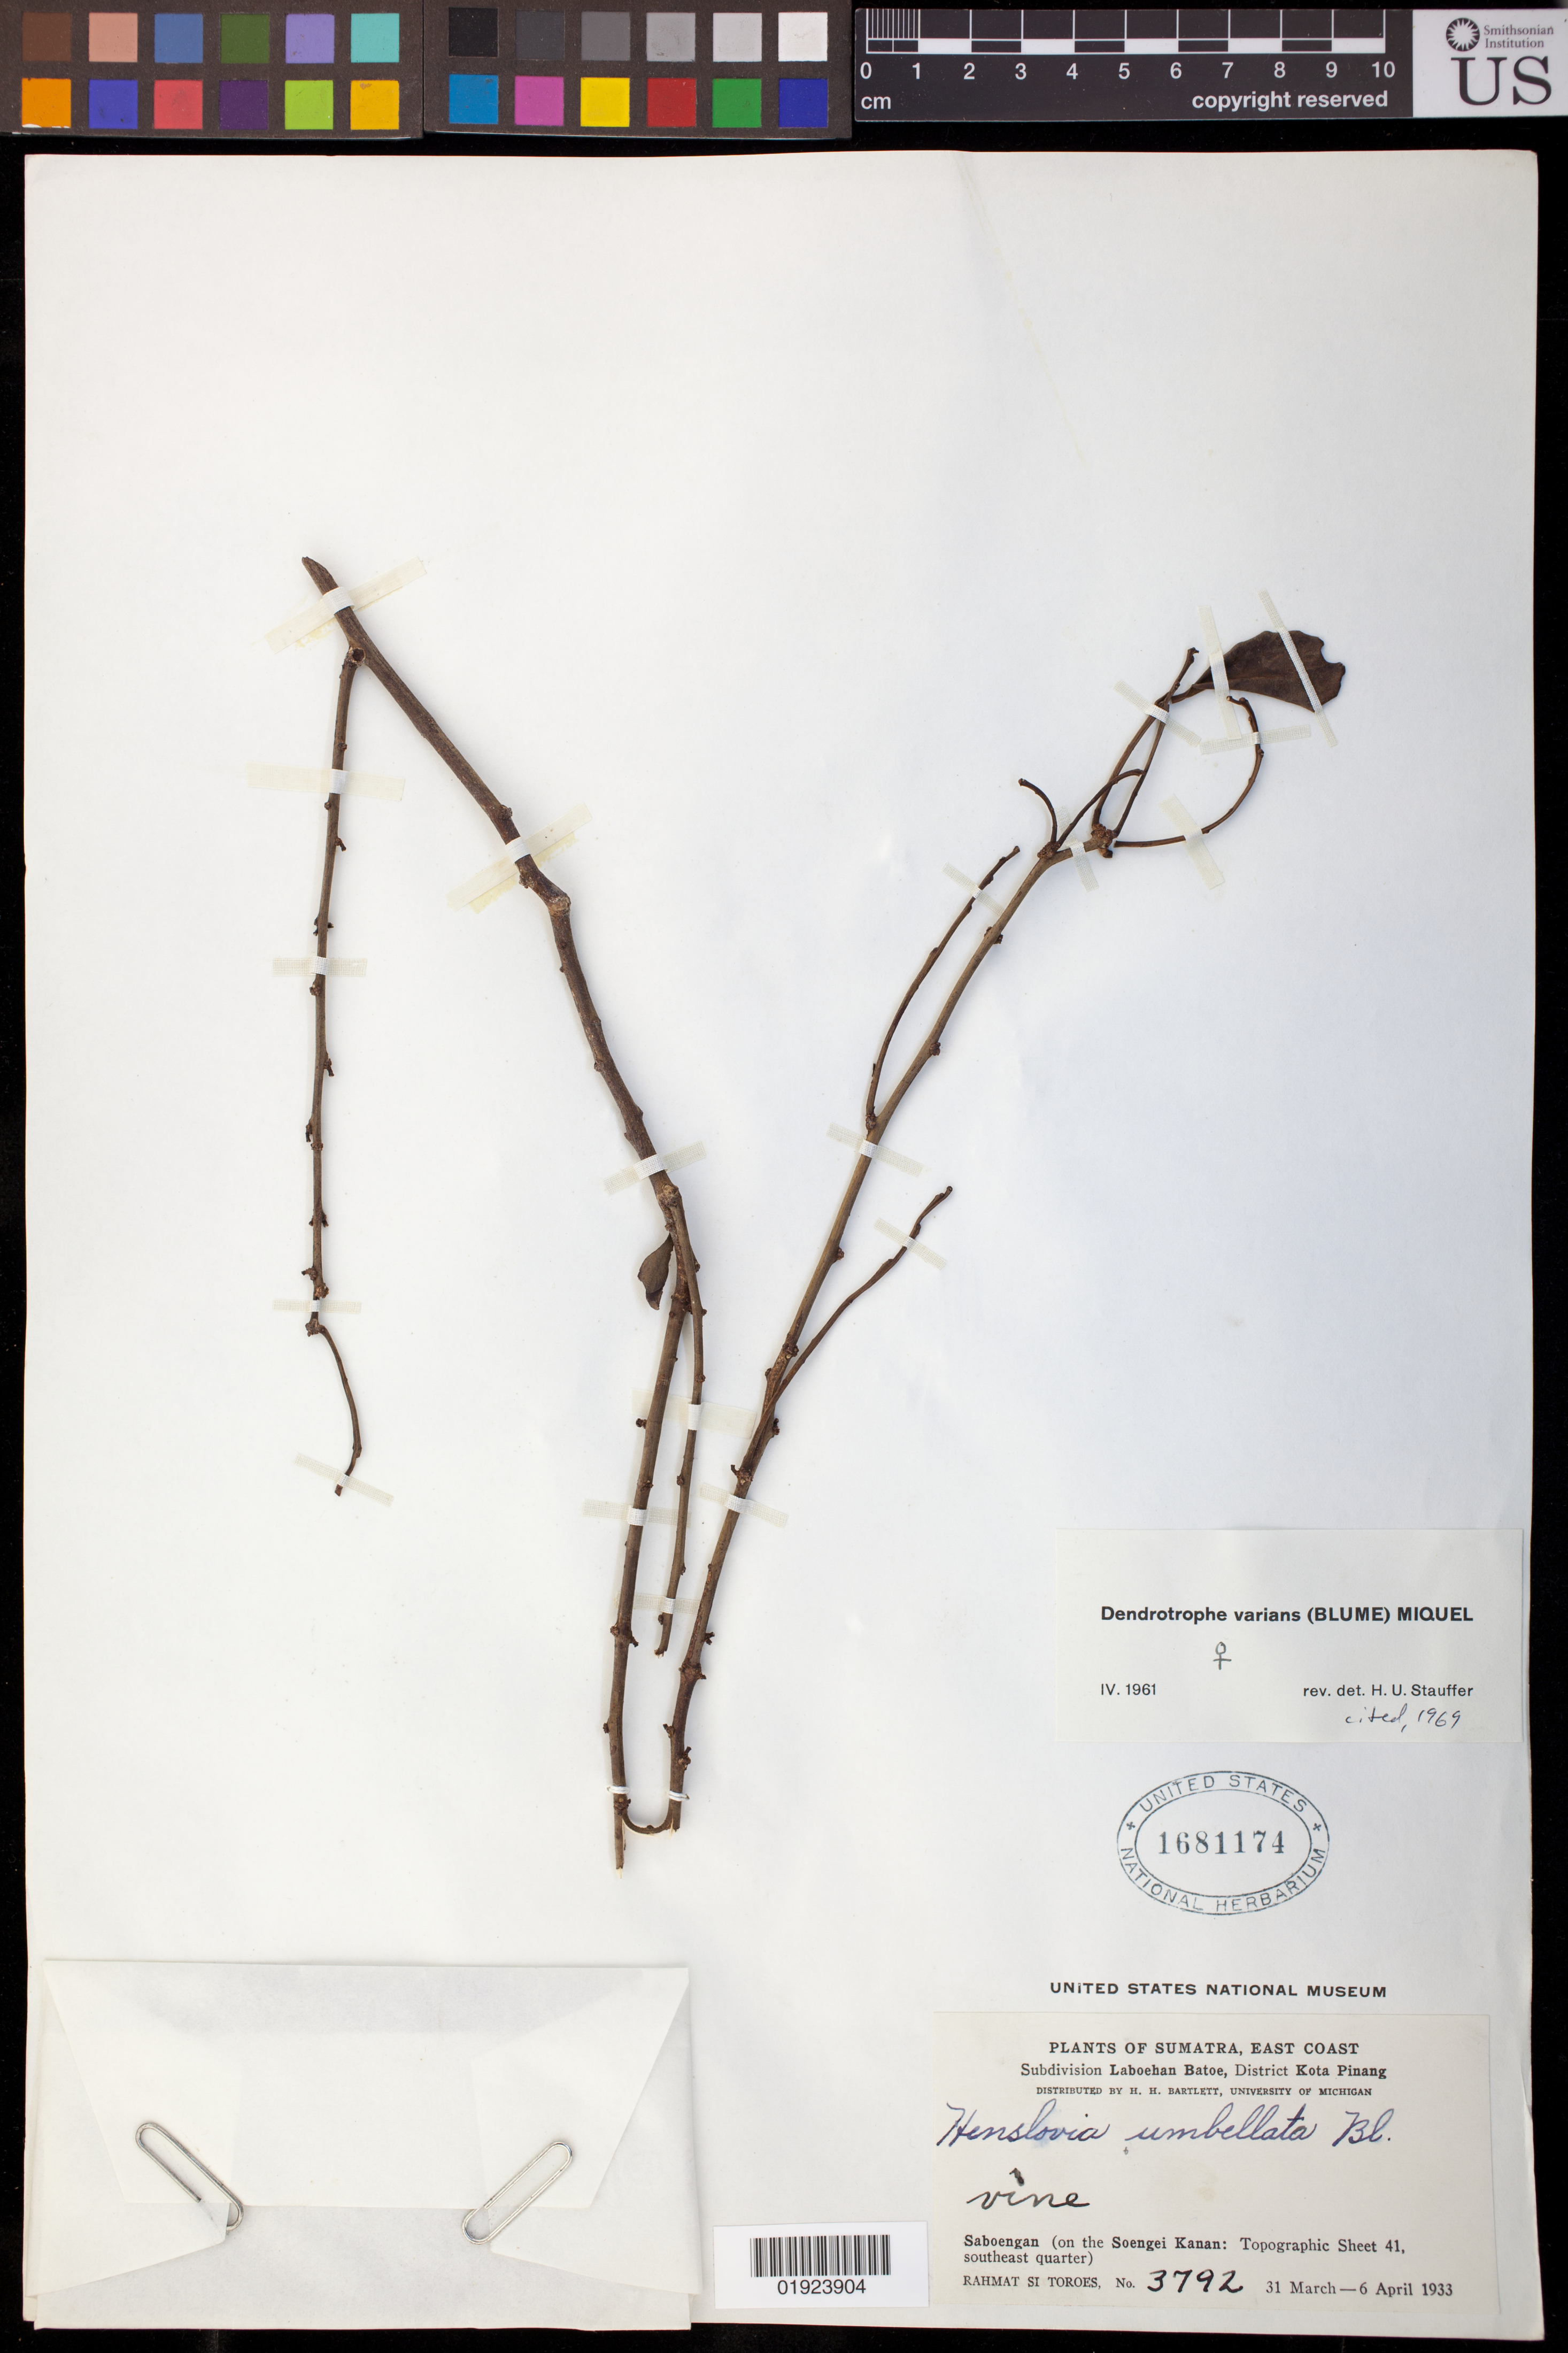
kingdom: Plantae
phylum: Tracheophyta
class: Magnoliopsida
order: Santalales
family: Amphorogynaceae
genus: Dendrotrophe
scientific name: Dendrotrophe varians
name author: (Blume) Miq.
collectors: Rahmat Si Boeea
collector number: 3792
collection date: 1933-03-31/1933-04-06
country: Indonesia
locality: Sabungan on the Sungei Kanan River (Topographic Sheet 41, southeast quarter)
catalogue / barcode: US 1681174